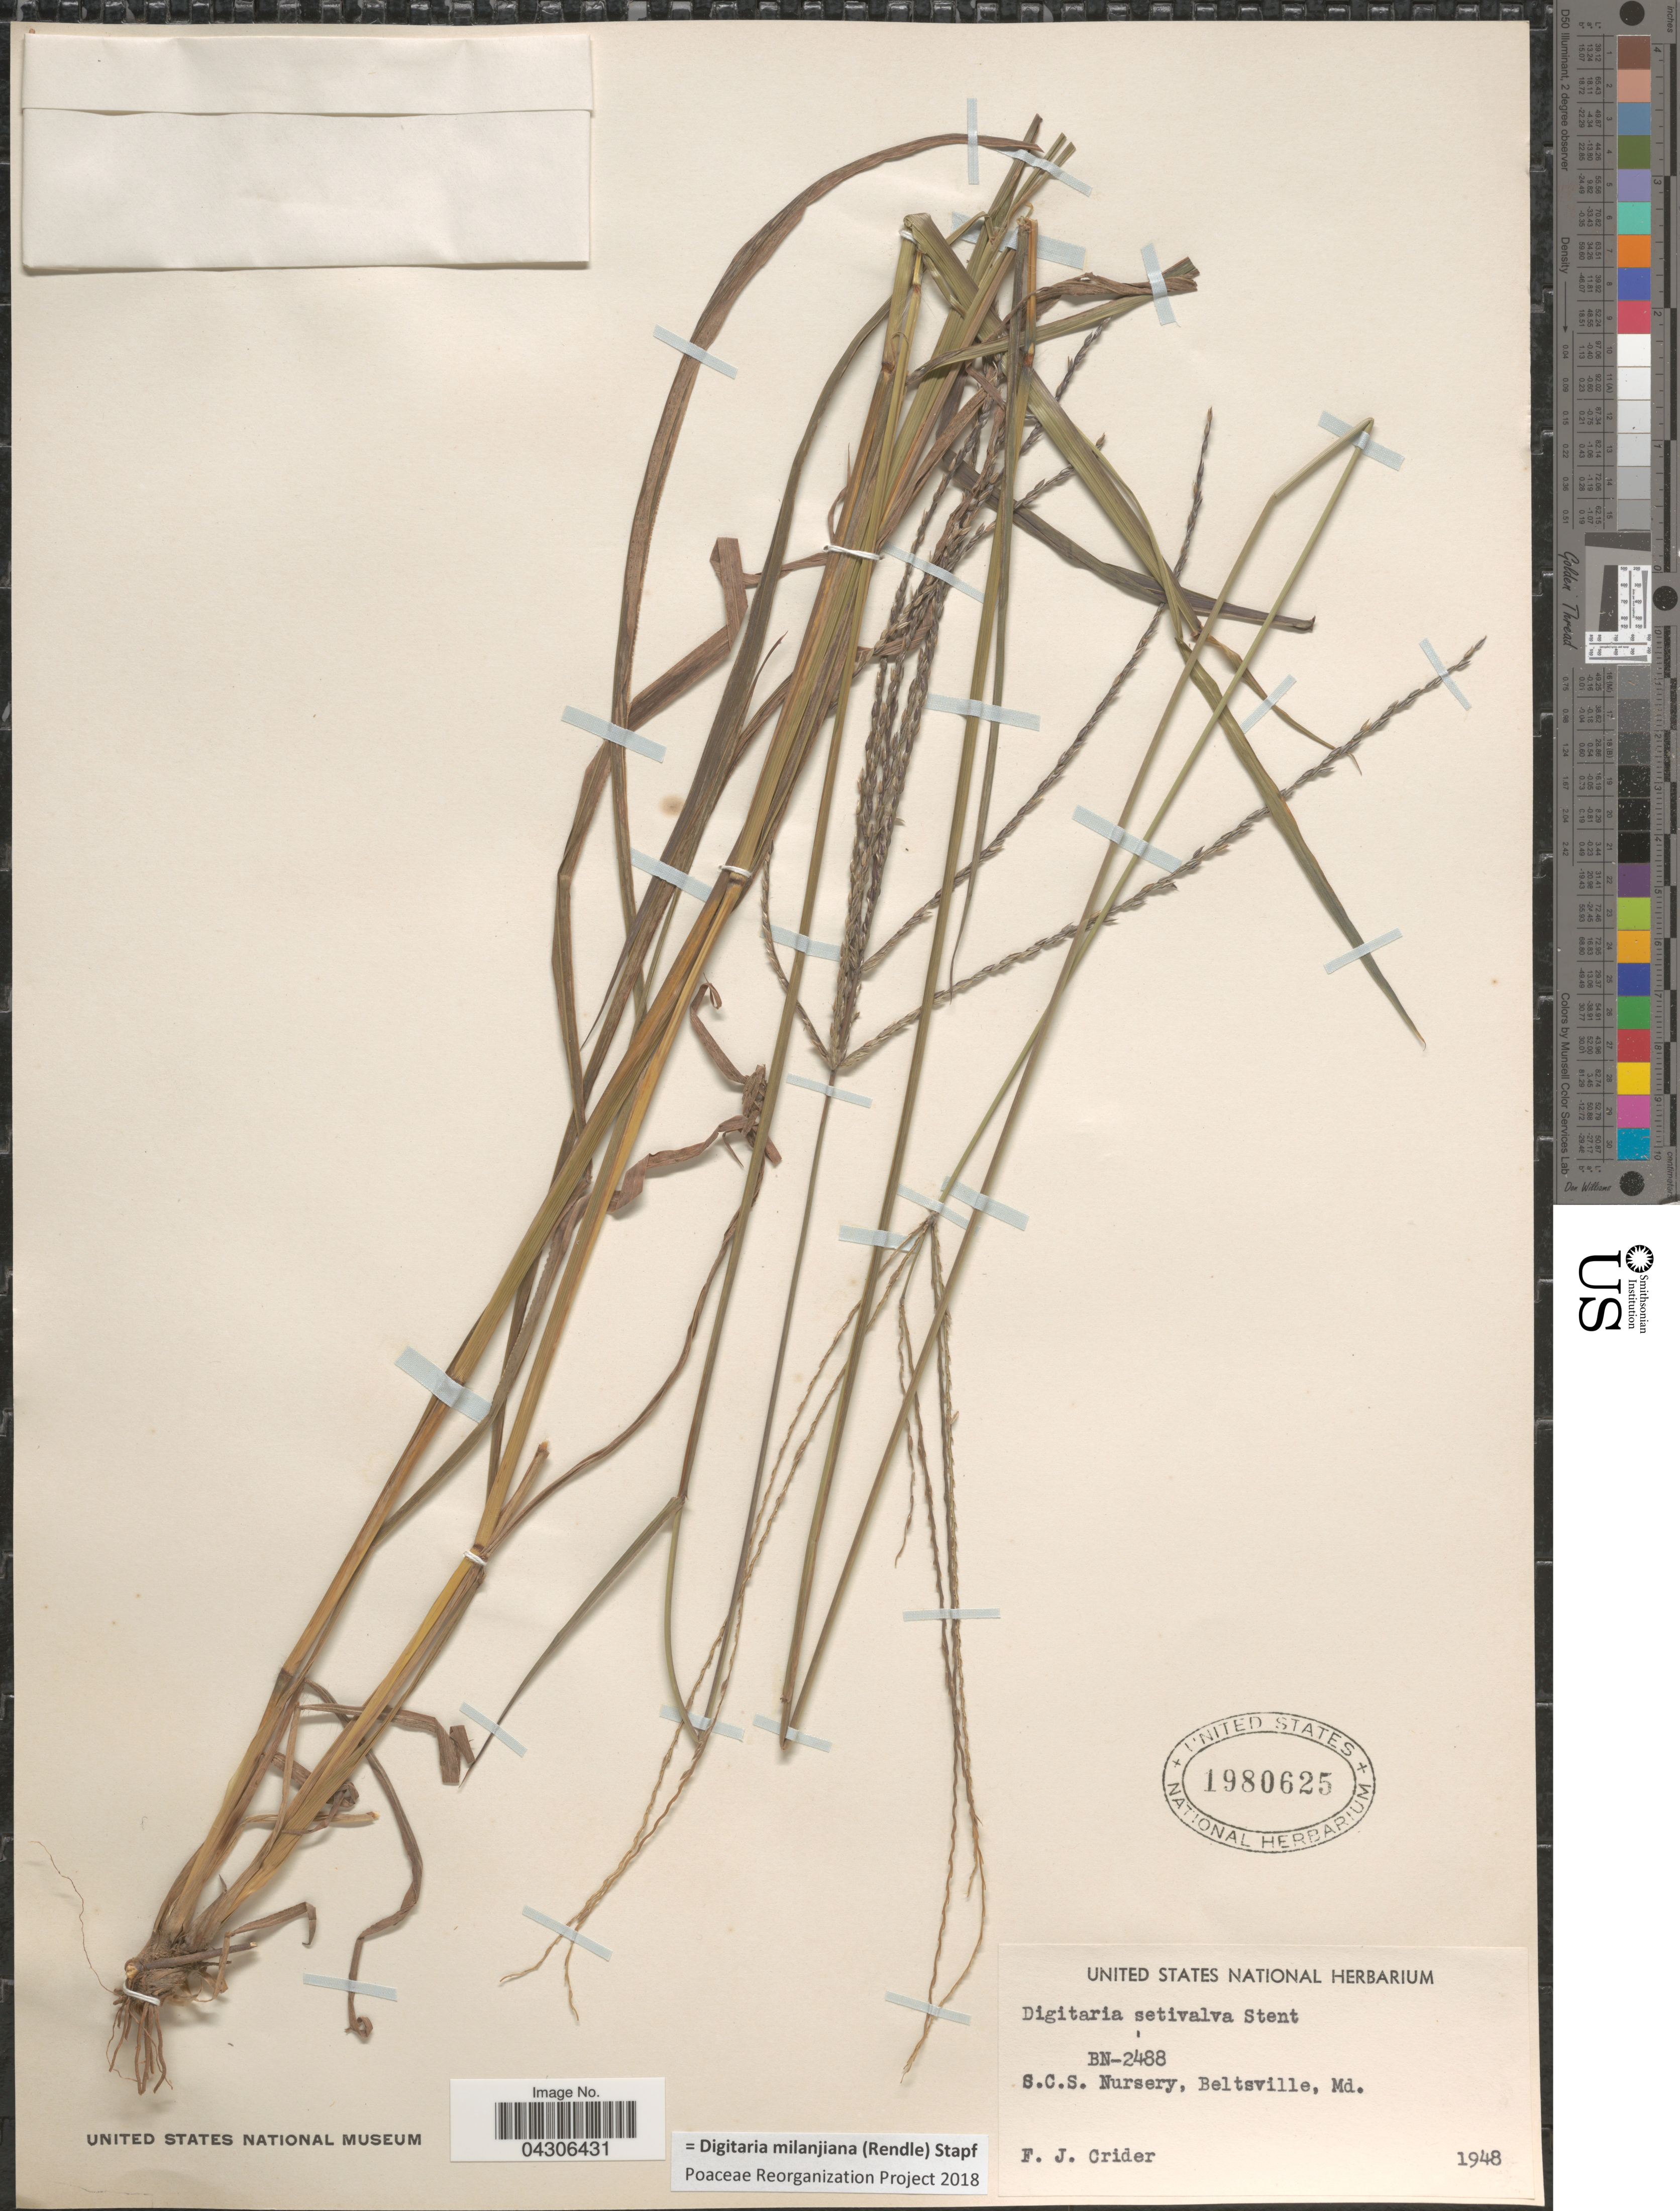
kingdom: Plantae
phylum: Tracheophyta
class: Liliopsida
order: Poales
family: Poaceae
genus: Digitaria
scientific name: Digitaria milanjiana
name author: (Rendle) Stapf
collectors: F. Crider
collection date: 1948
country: United States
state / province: Maryland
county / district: Prince George's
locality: B.N-2488. S.C.S. Nursery, Beltsville.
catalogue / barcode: US 1980625